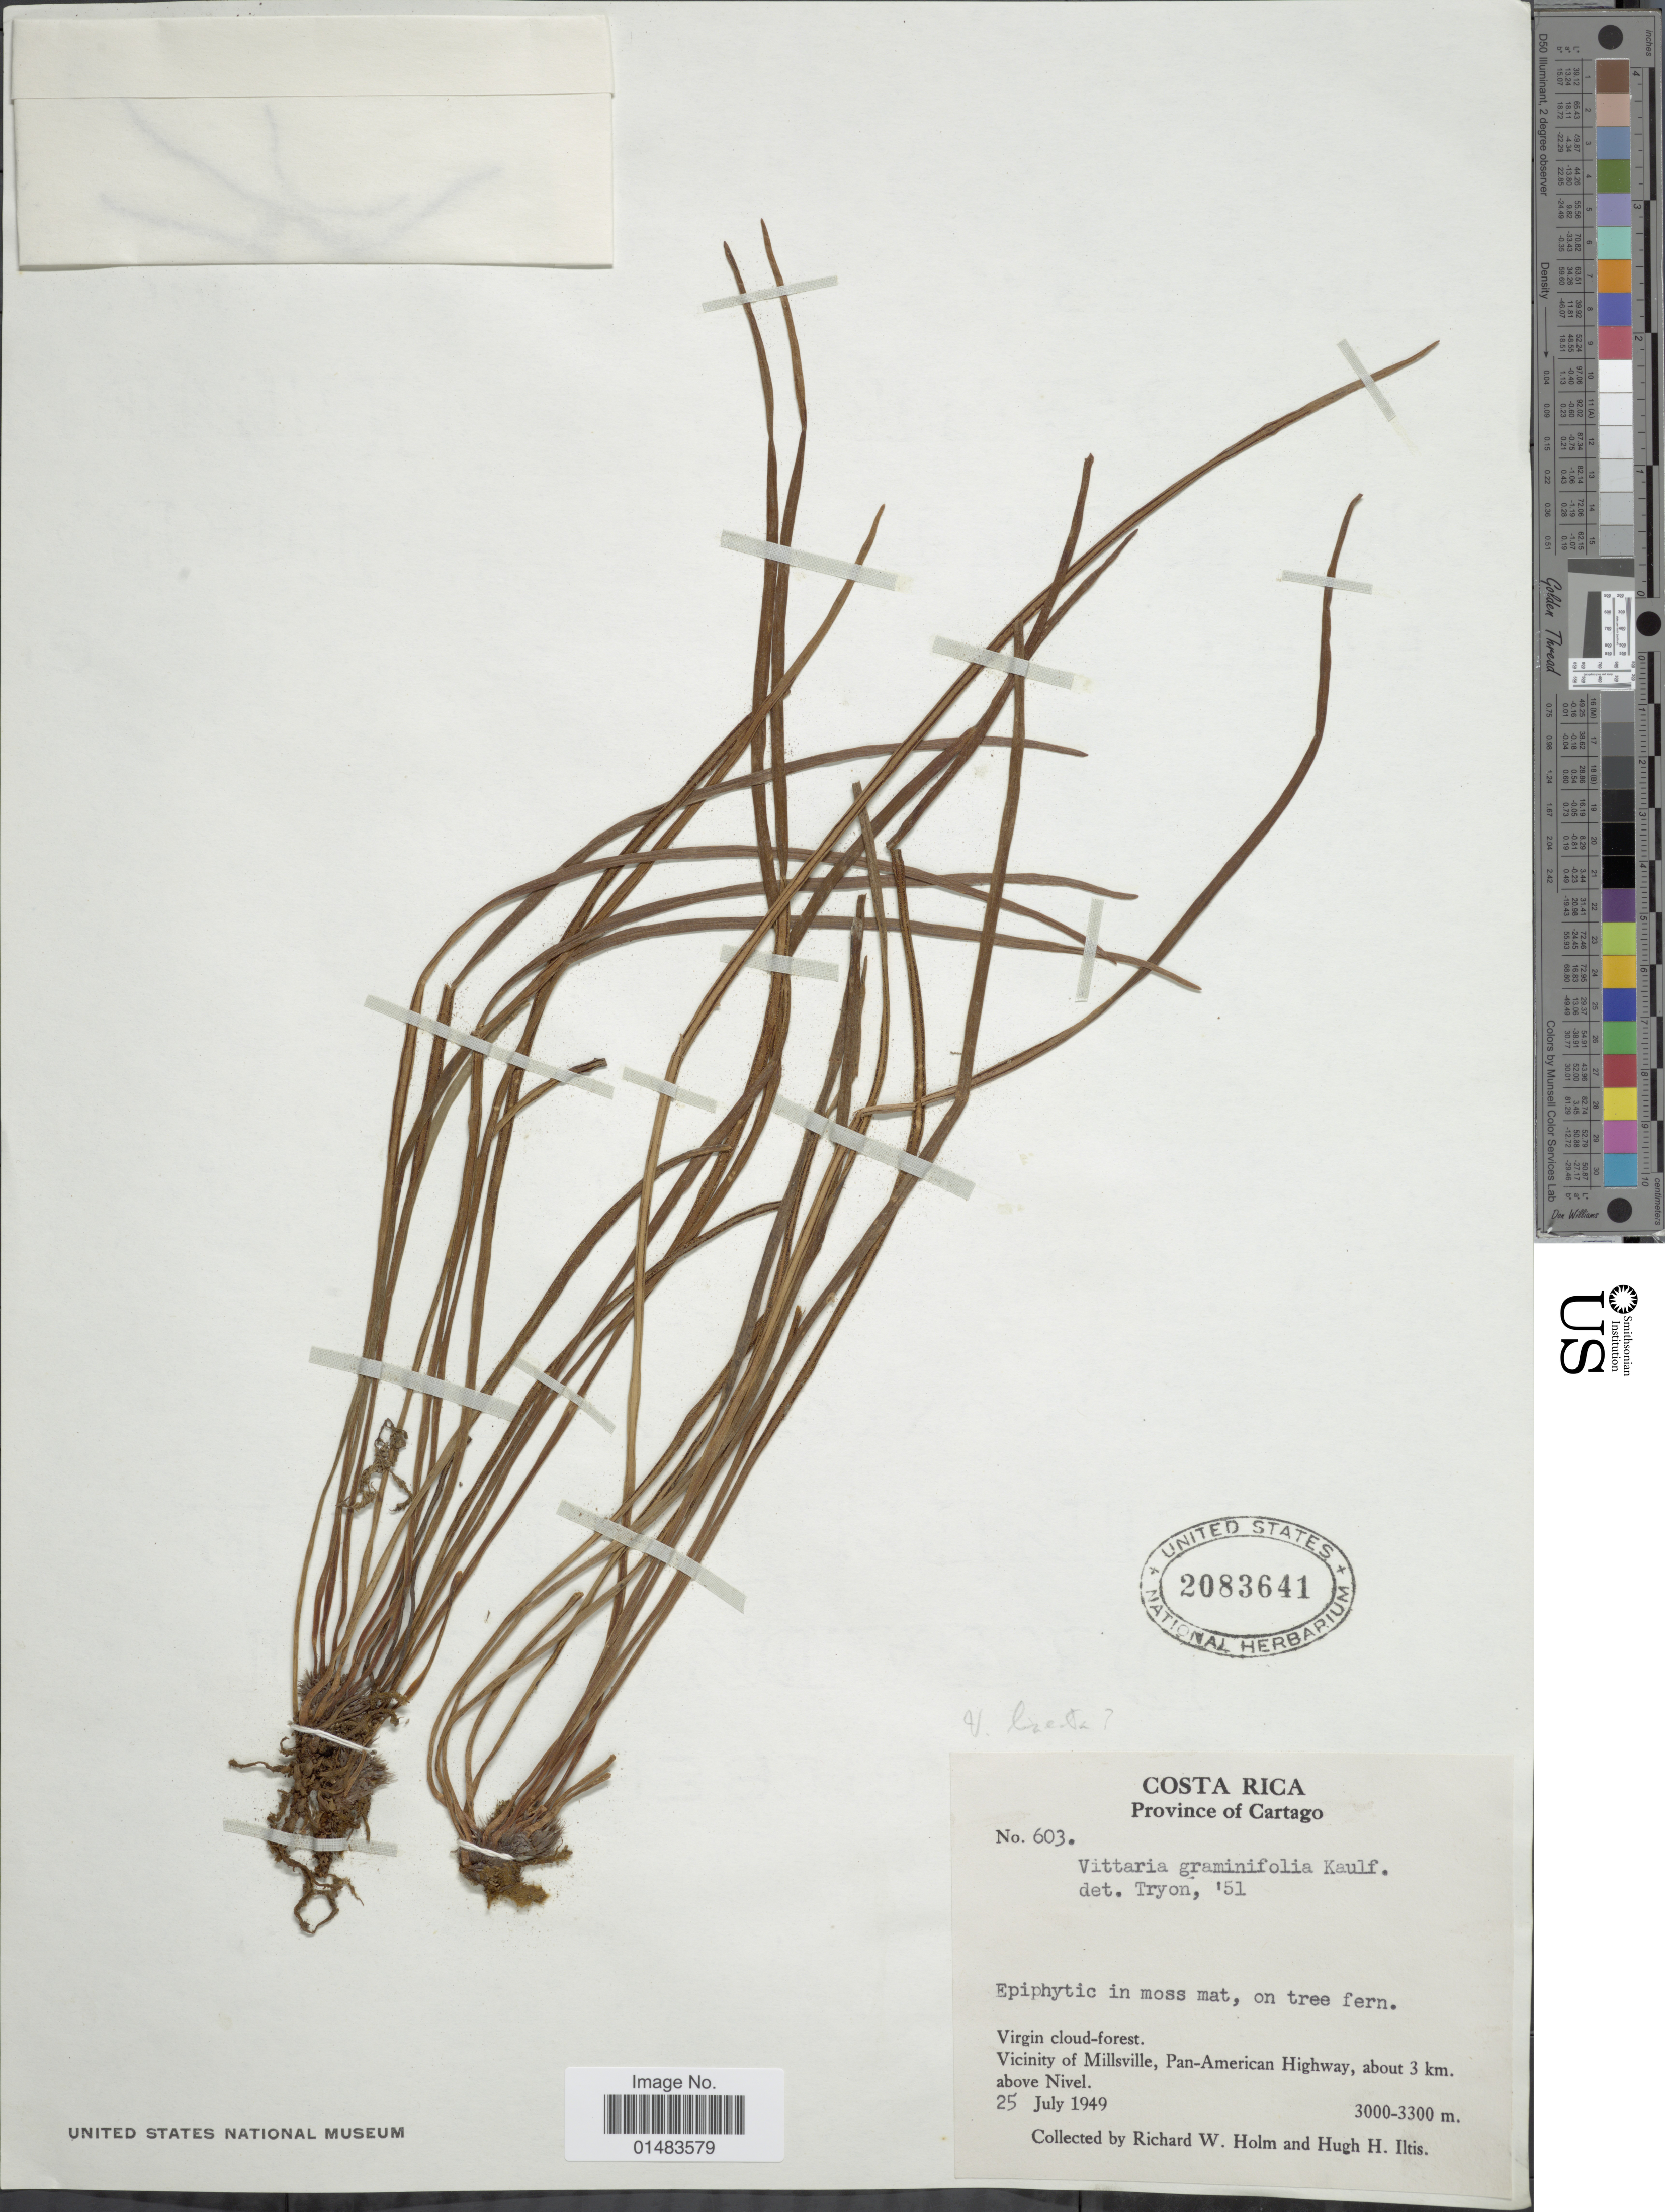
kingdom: Plantae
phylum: Tracheophyta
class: Polypodiopsida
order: Polypodiales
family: Pteridaceae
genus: Vittaria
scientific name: Vittaria graminifolia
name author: Kaulf.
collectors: R. W. Holm & H. H. Iltis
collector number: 603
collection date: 1949-07-25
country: Costa Rica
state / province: Cartago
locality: Epiphytic in moss mat, on free fern, Virgin cloud forest, Vicinity of Millsville, Pan American Highway, about 3 km. above Nivel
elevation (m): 3000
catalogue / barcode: US 2083641